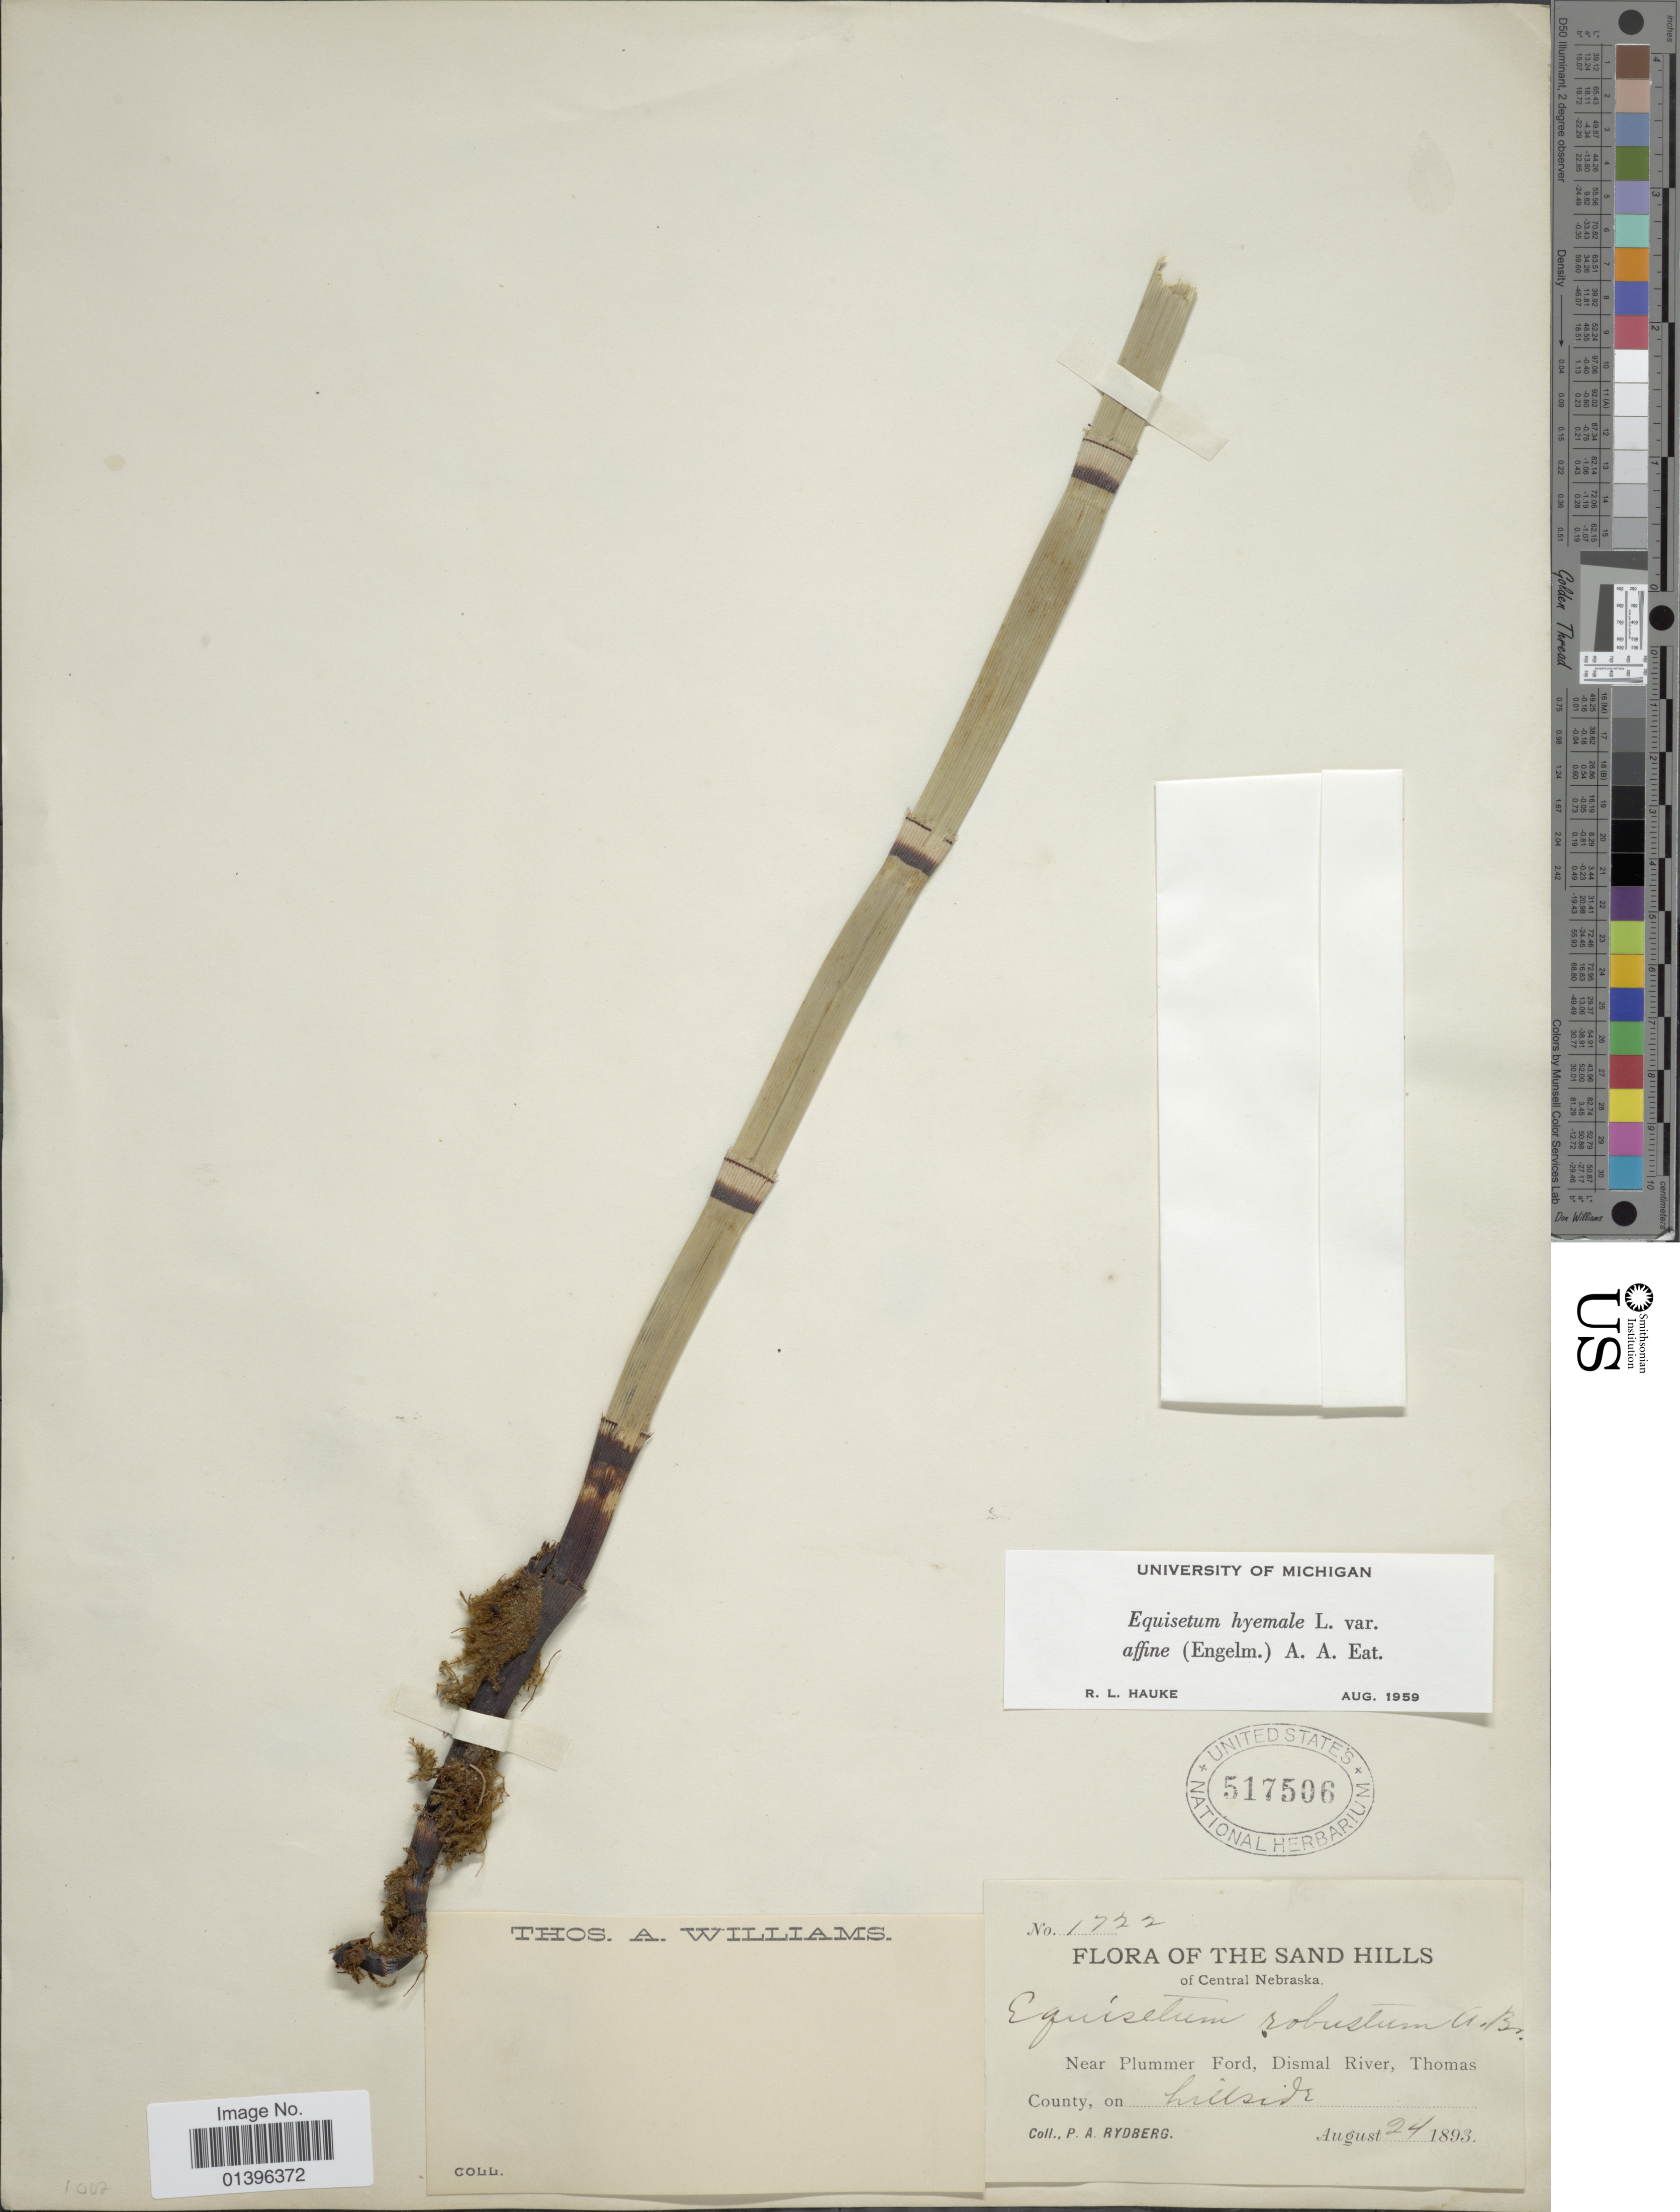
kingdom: Plantae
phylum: Tracheophyta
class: Polypodiopsida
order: Equisetales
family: Equisetaceae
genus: Equisetum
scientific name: Equisetum hyemale var. affine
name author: (Engelm.) A.A. Eaton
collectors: P. A. Rydberg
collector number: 1722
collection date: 1893-08-24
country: United States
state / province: Nebraska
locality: The Sand Hills of Central Nebraska. Near Plummer Ford, Dismal River, Thomas County, on hillside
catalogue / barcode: US 517506